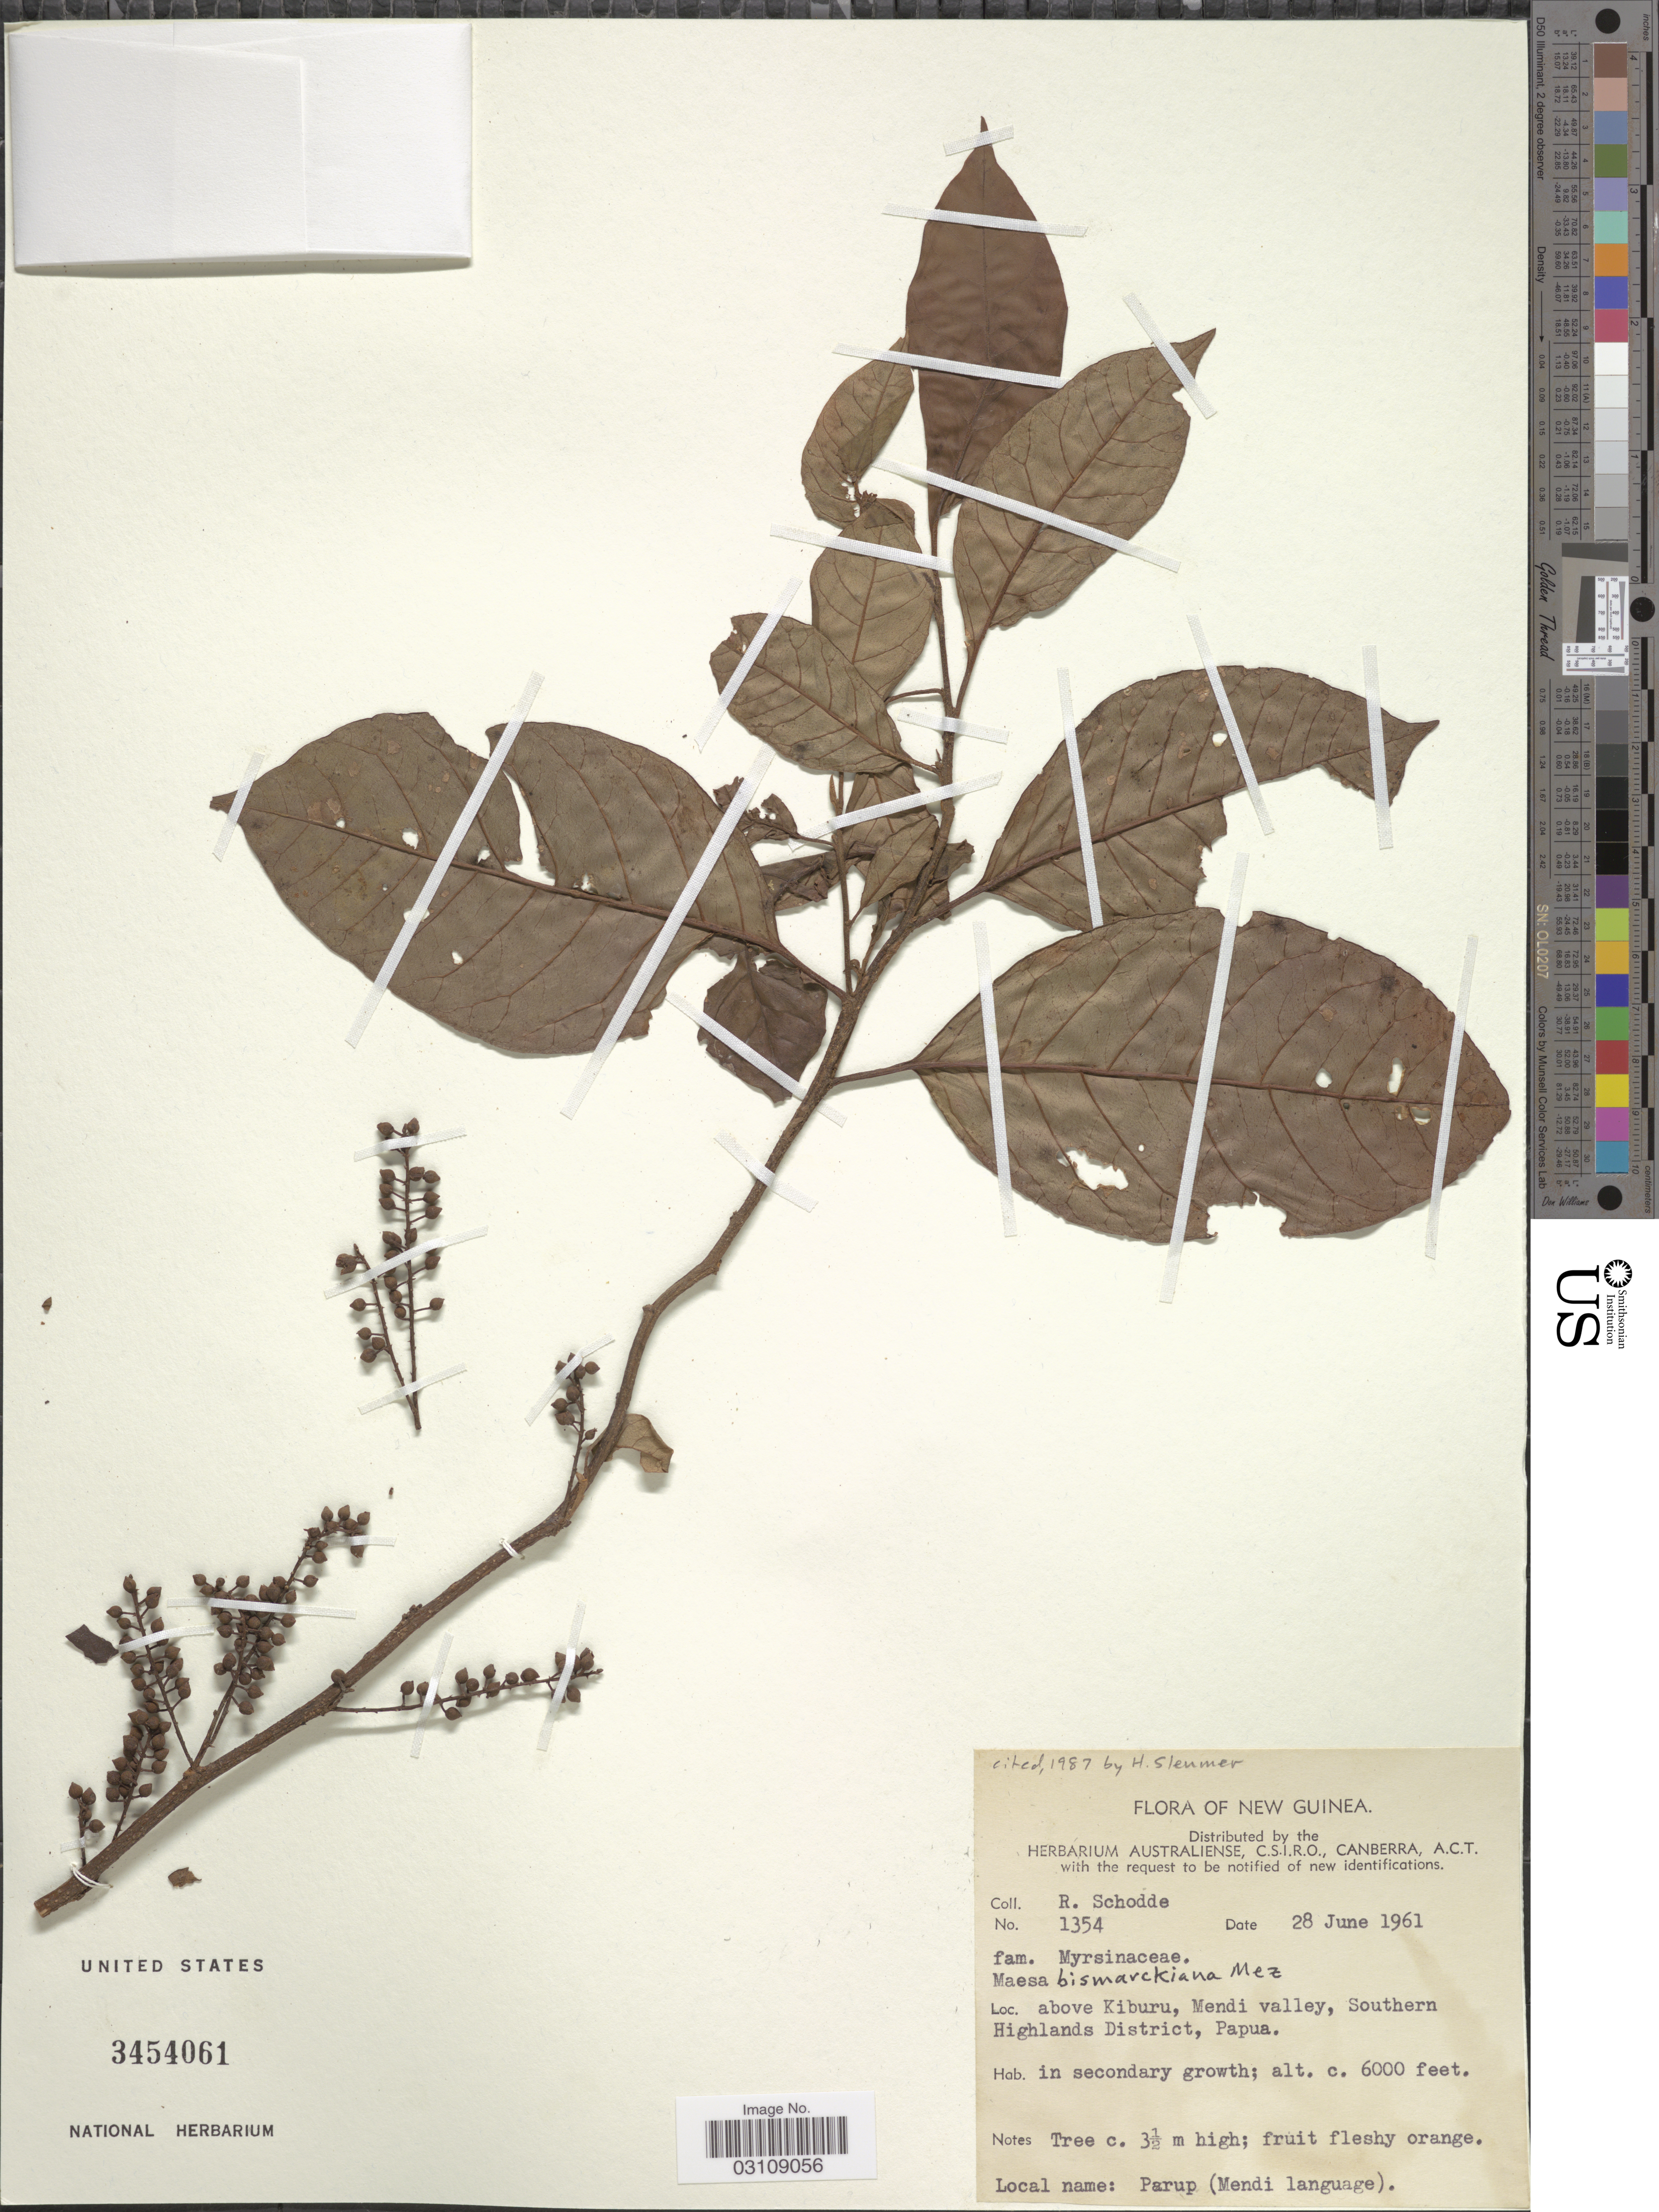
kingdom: Plantae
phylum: Tracheophyta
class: Magnoliopsida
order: Ericales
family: Primulaceae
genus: Maesa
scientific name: Maesa bismarckiana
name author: Mez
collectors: R. Schodde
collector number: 1354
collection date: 1961-06-28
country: Papua New Guinea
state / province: Southern Highlands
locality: New Guinea, above Kiburu, Mendi valley.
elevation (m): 1829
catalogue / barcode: US 3454061